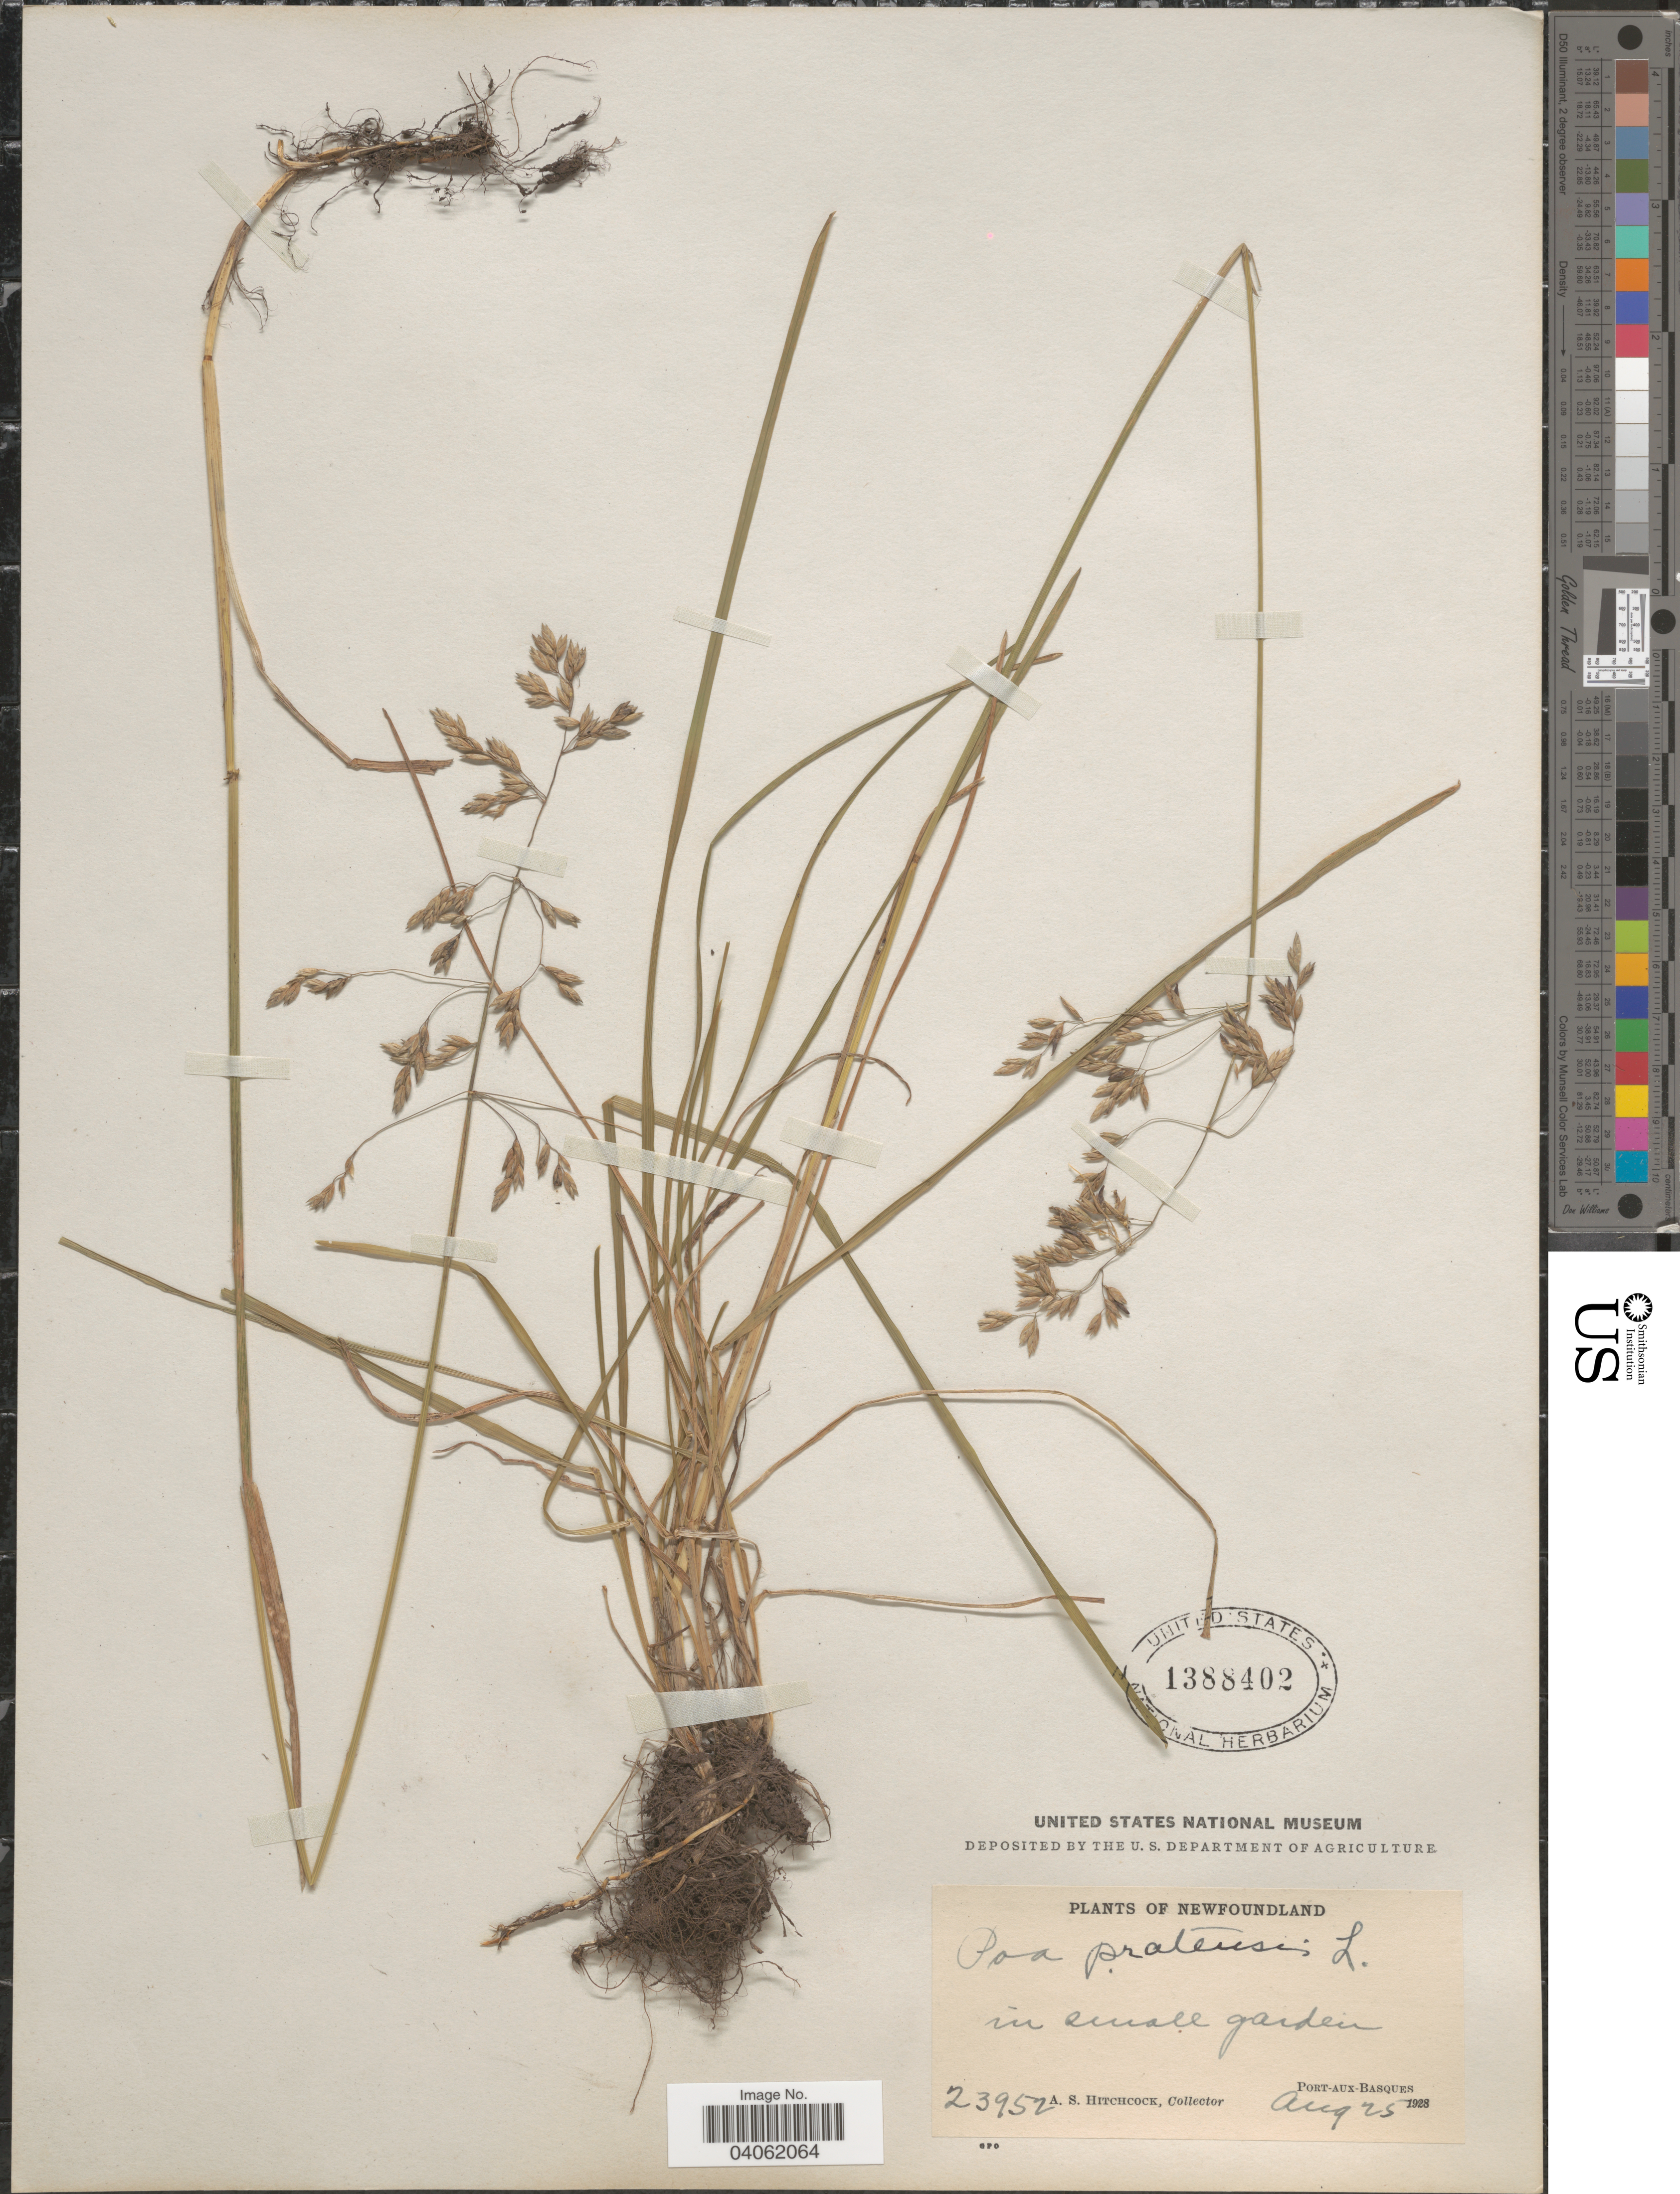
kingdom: Plantae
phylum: Tracheophyta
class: Liliopsida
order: Poales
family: Poaceae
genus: Poa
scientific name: Poa pratensis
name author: L.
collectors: A. S. Hitchcock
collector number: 23952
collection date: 1928-08-25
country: Canada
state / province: Newfoundland and Labrador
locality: In small garden. Port-aux-Basques.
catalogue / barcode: US 1388402